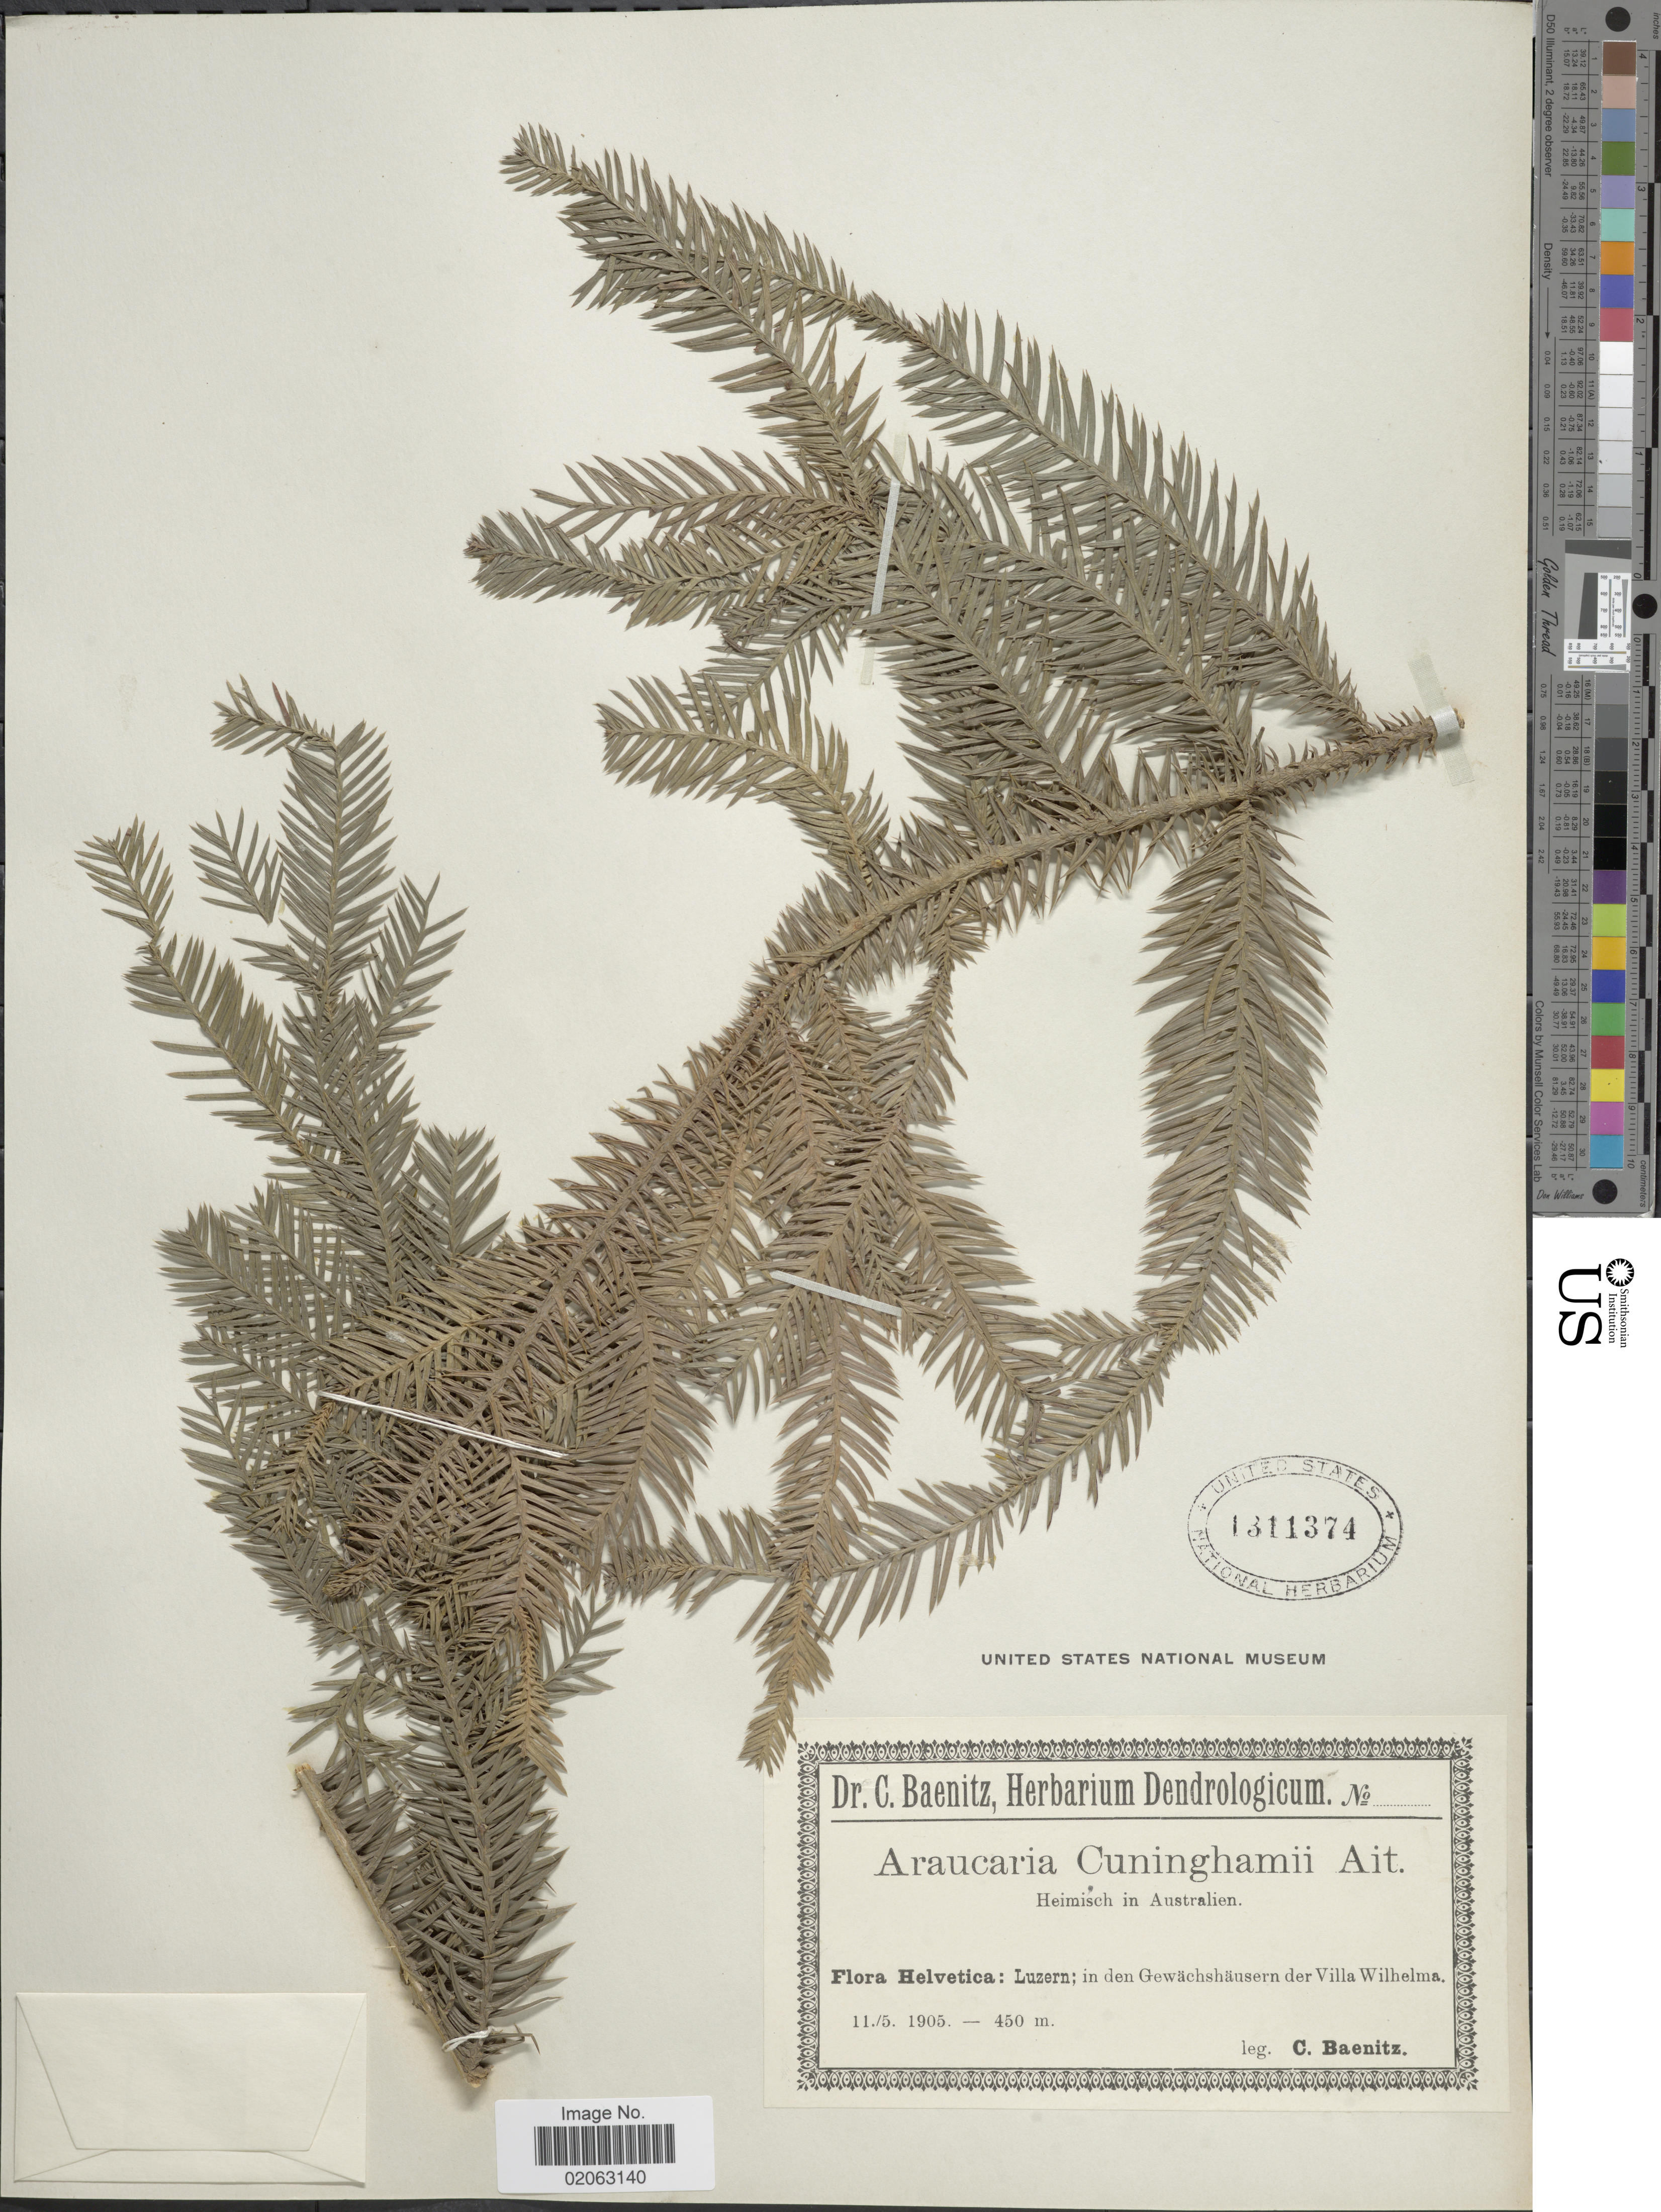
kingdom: Plantae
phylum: Tracheophyta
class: Pinopsida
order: Pinales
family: Araucariaceae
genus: Araucaria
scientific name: Araucaria cunninghamii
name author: Aiton ex D. Don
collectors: C. G. Baenitz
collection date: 1905-05-11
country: Switzerland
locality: Helvetica: Luzern; in den Gewäschshäusern der Villa Wilhelmina.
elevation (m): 450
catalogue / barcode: US 1311374